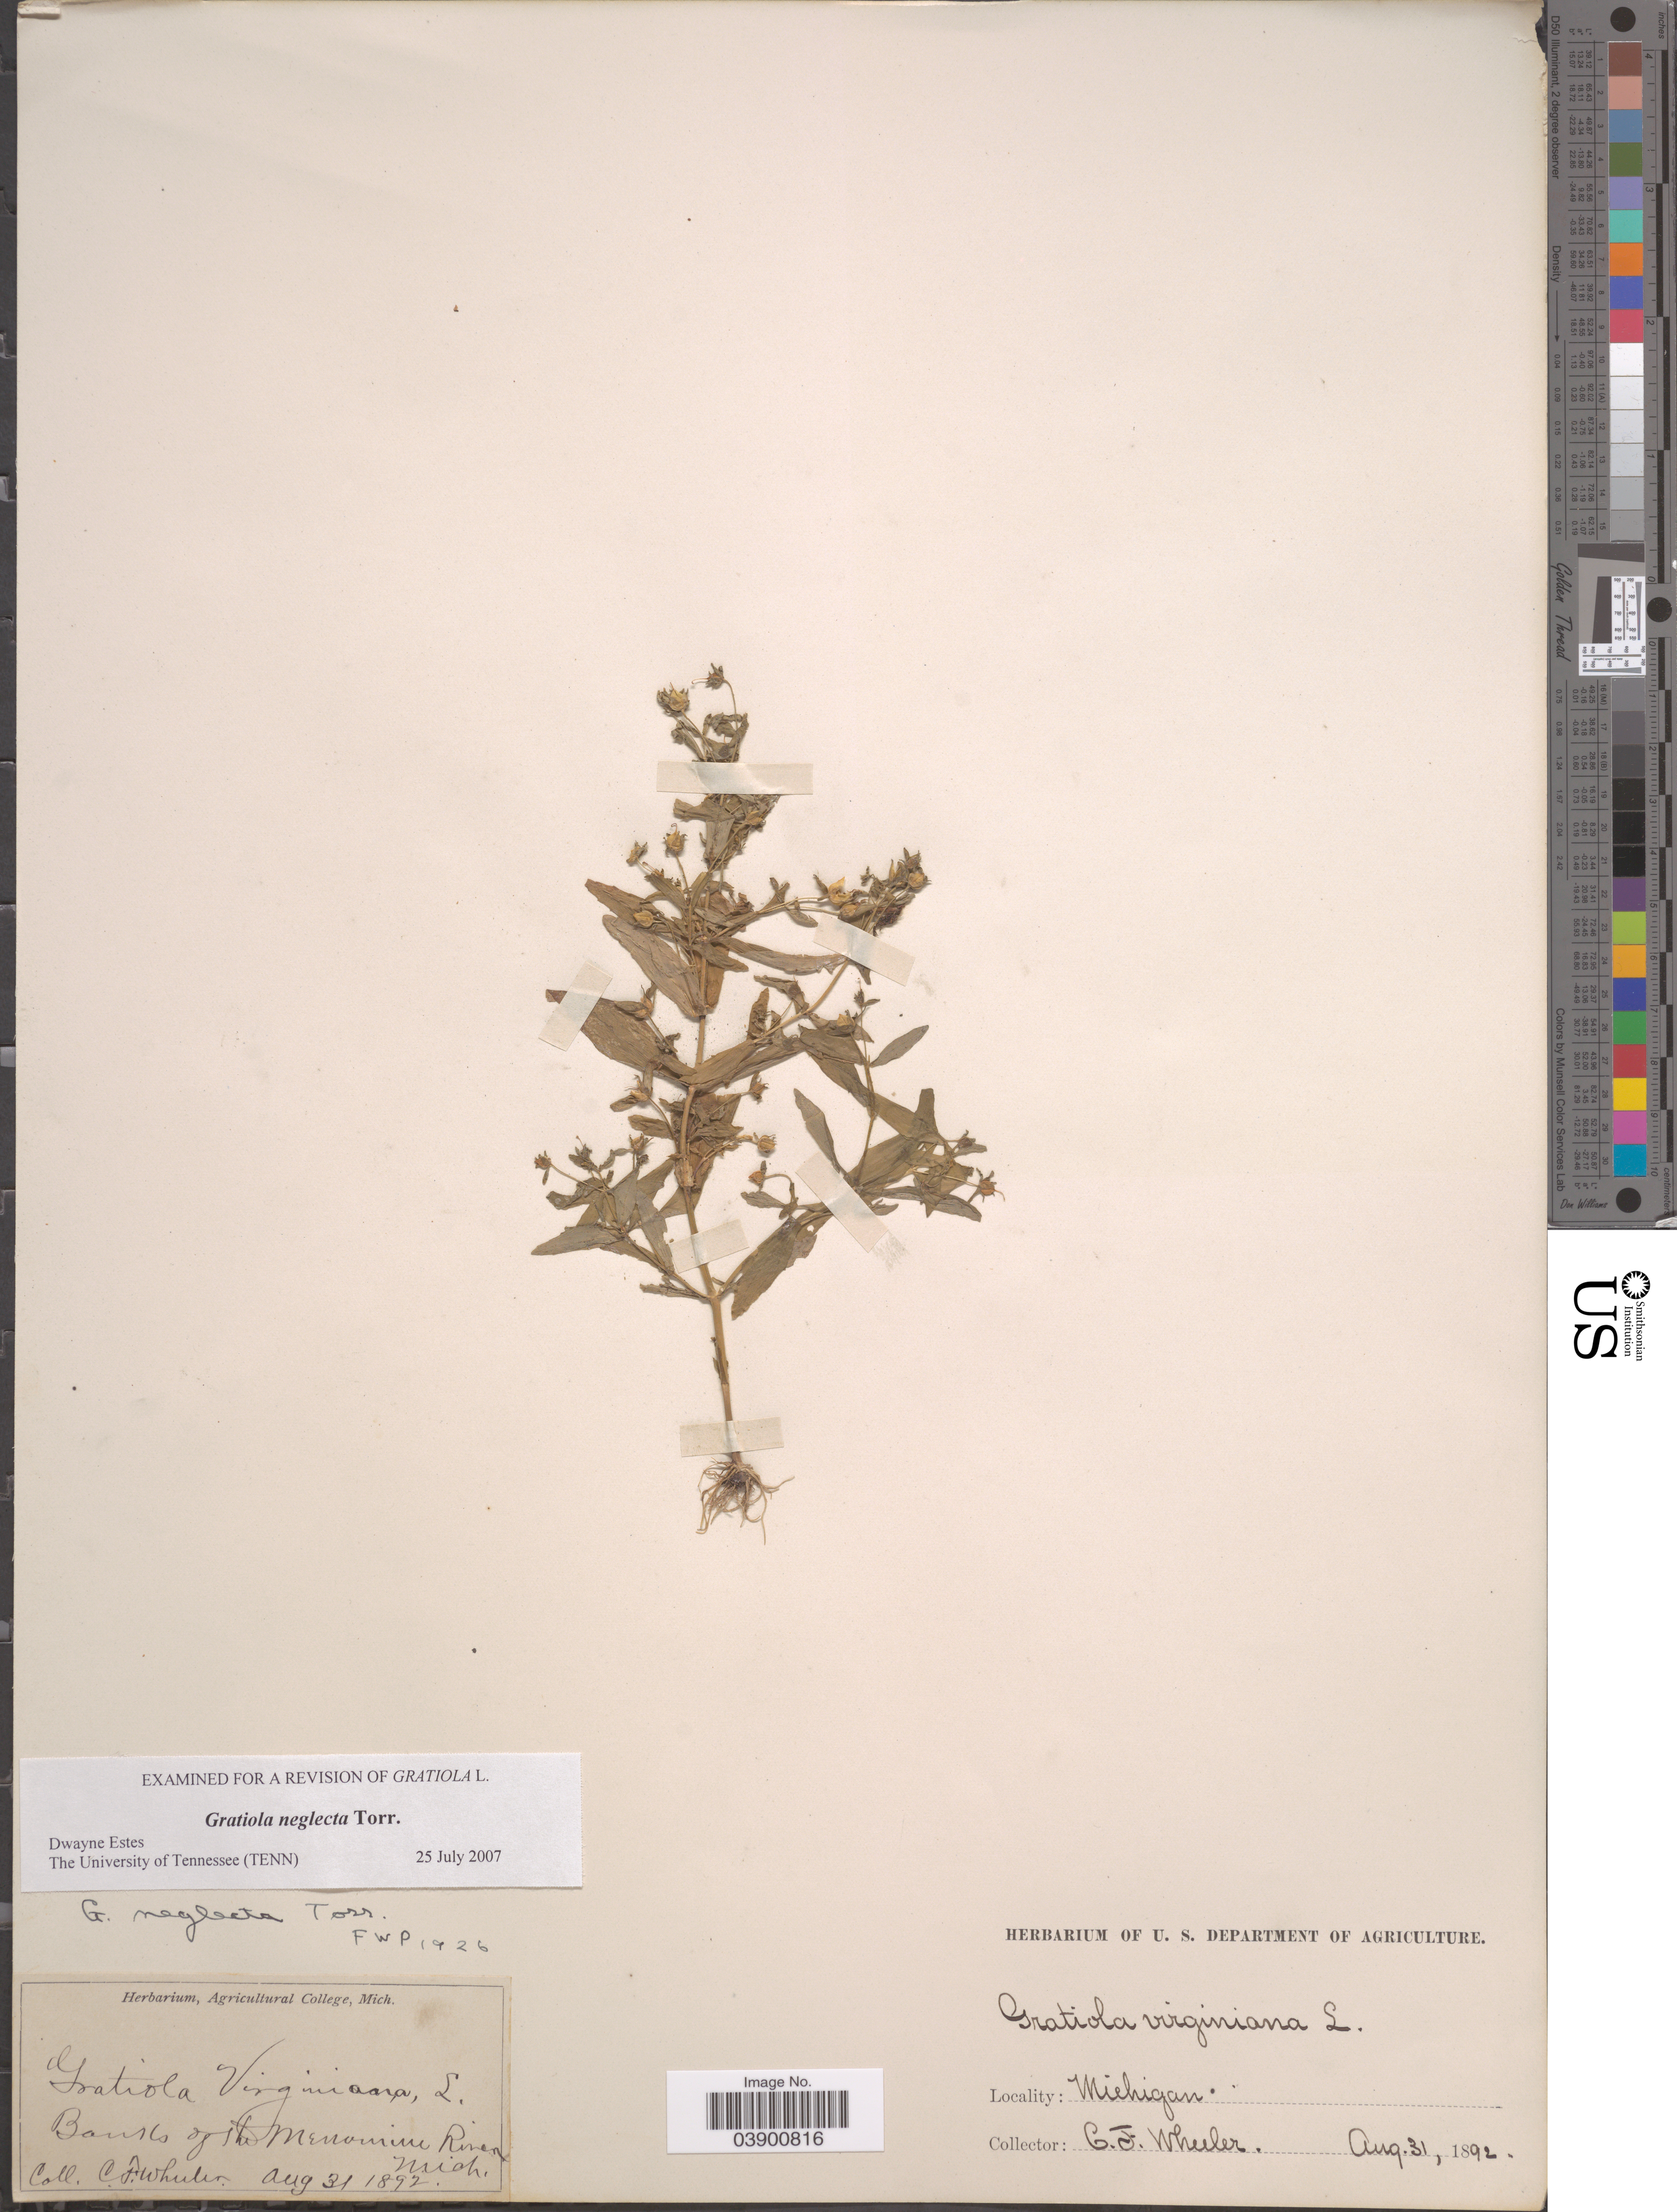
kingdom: Plantae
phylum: Tracheophyta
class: Magnoliopsida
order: Lamiales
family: Plantaginaceae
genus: Gratiola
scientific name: Gratiola neglecta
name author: Torr.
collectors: C. Wheeler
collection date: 1892-08-31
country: United States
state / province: Michigan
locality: Banks of the Menomini River.